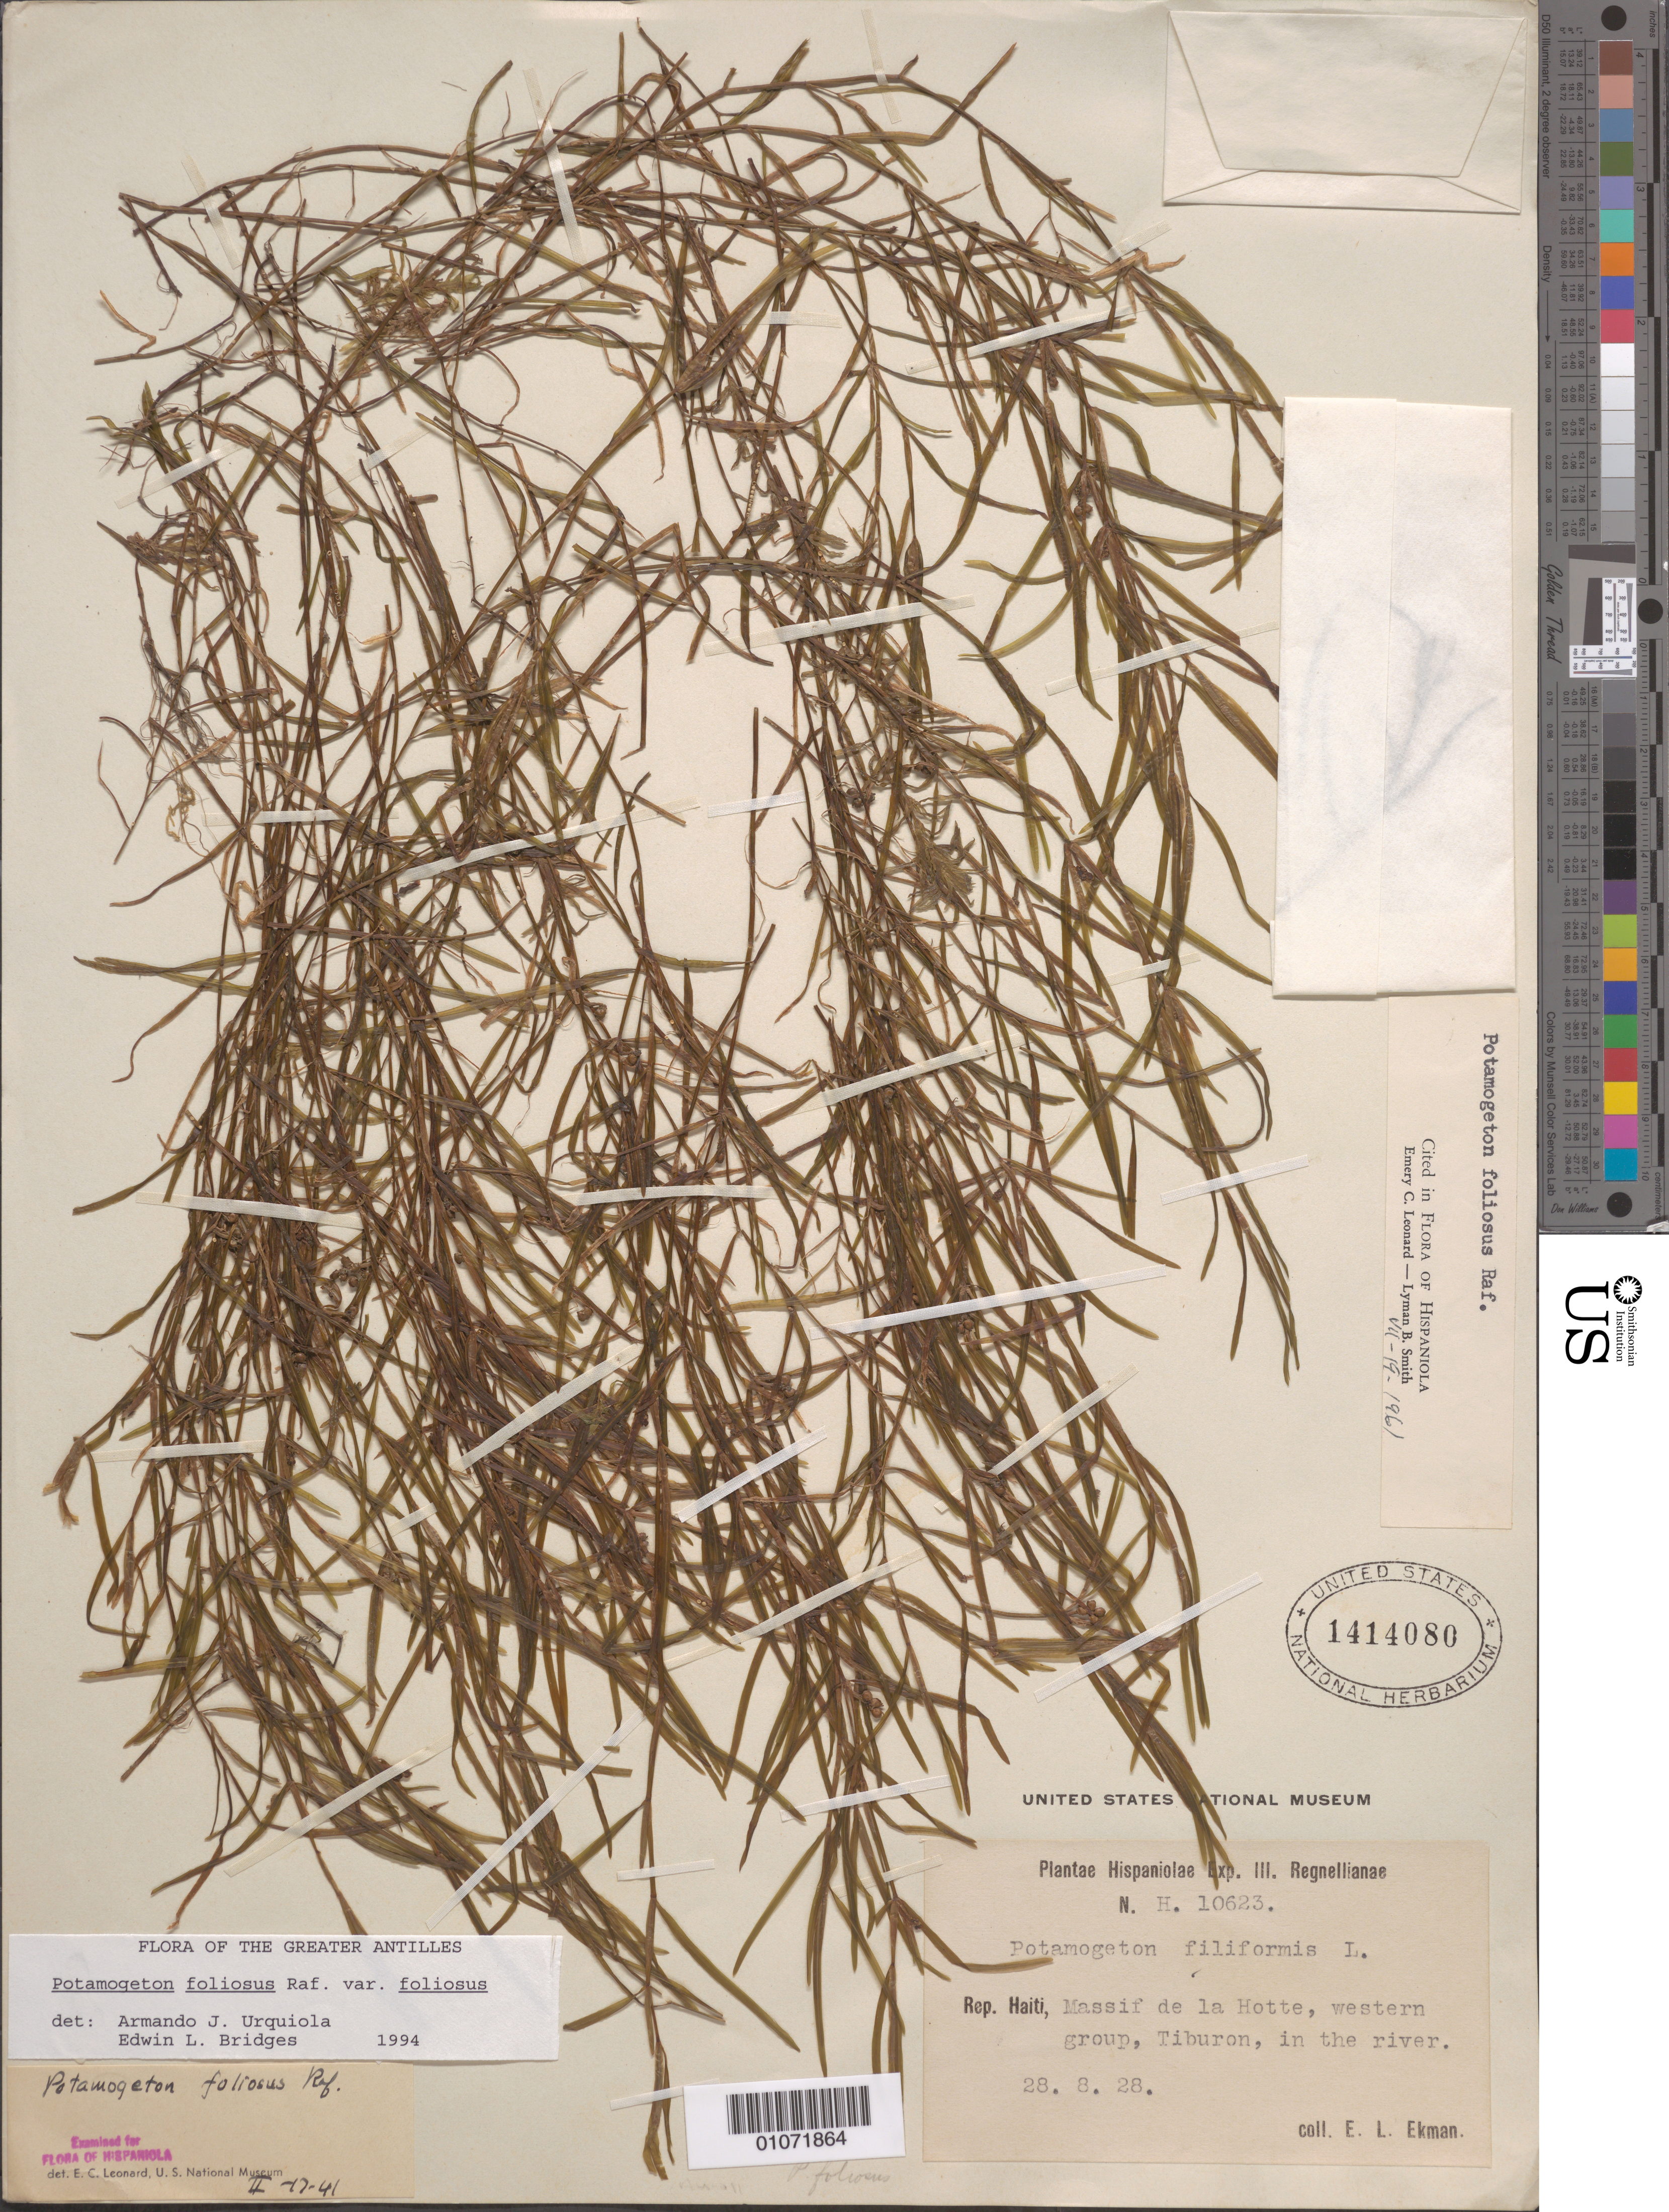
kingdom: Plantae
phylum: Tracheophyta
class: Liliopsida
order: Alismatales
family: Potamogetonaceae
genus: Potamogeton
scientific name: Potamogeton foliosus var. foliosus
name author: Raf.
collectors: E. L. Ekman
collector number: H 10623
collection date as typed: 20 Aug 1928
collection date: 1928-08-20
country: Haiti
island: Hispaniola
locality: Massif de la Hotte, western group, Tibourn, in the river.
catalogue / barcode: US 1414080